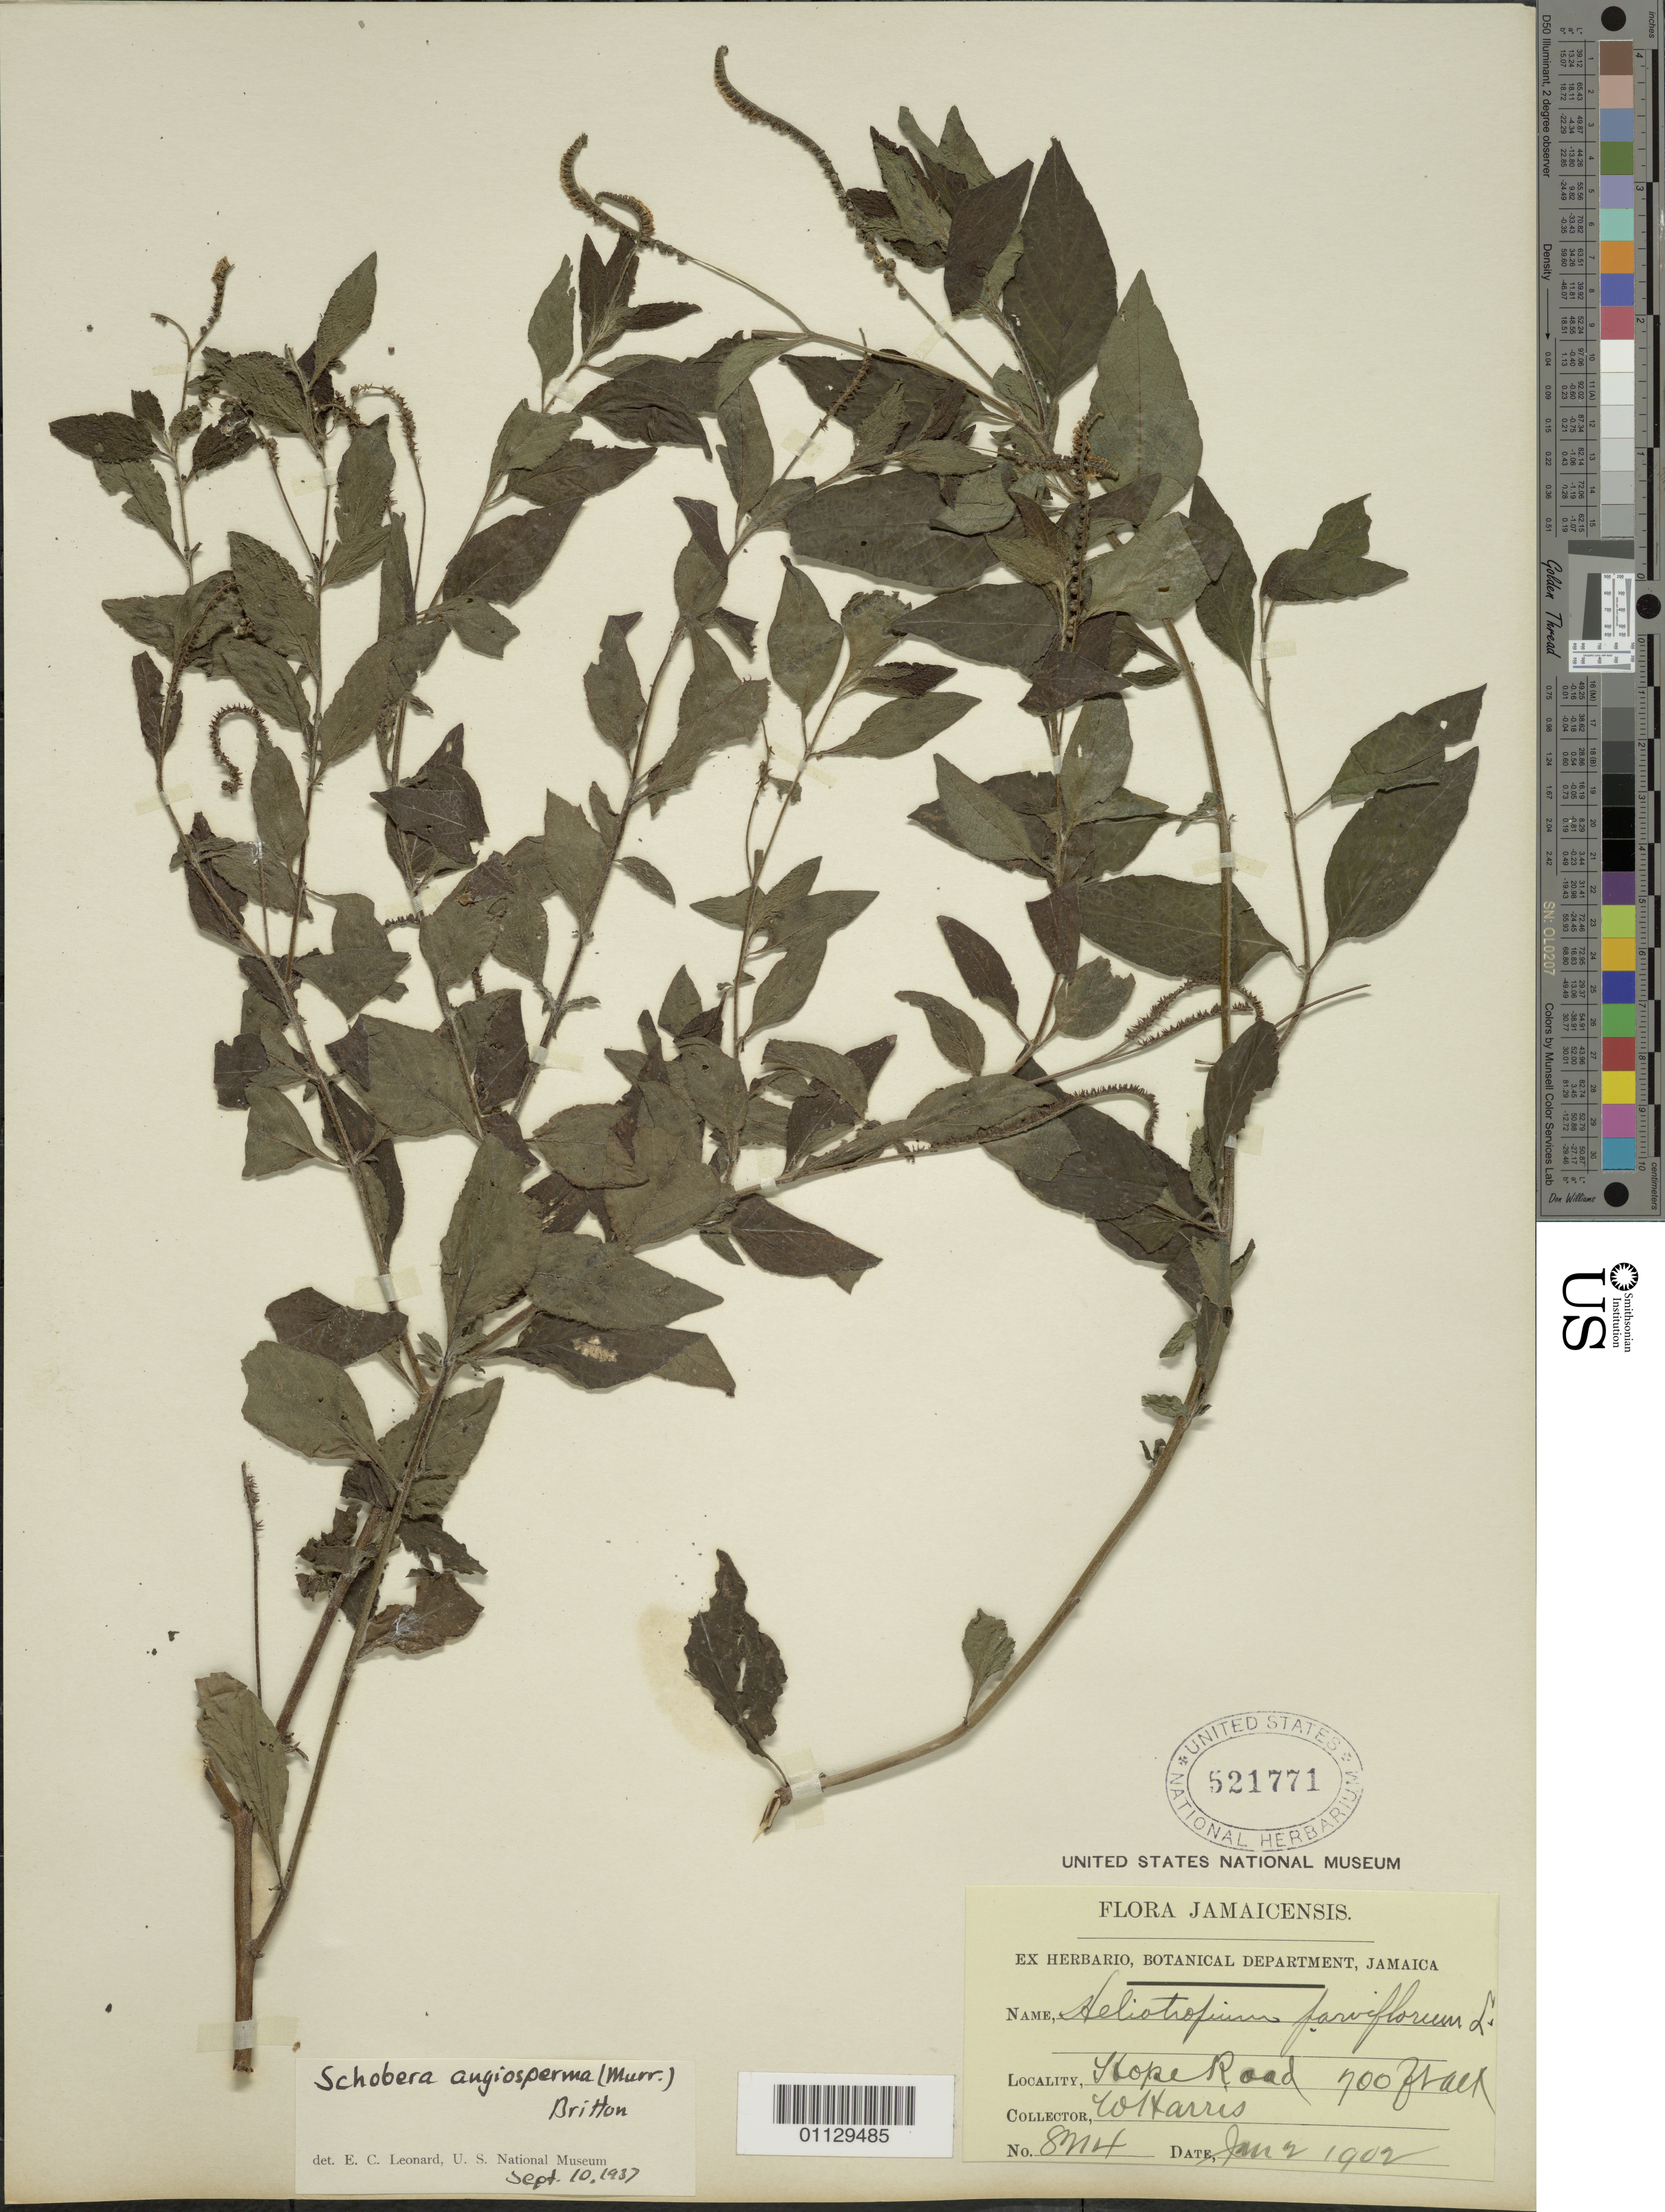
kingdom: Plantae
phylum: Tracheophyta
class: Magnoliopsida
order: Boraginales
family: Heliotropiaceae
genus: Heliotropium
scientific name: Heliotropium parviflorum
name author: L.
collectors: W. Harris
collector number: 80114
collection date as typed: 02 Jan 1902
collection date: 1902-01-02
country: Jamaica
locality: Hope Road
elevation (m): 213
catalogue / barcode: US 521771